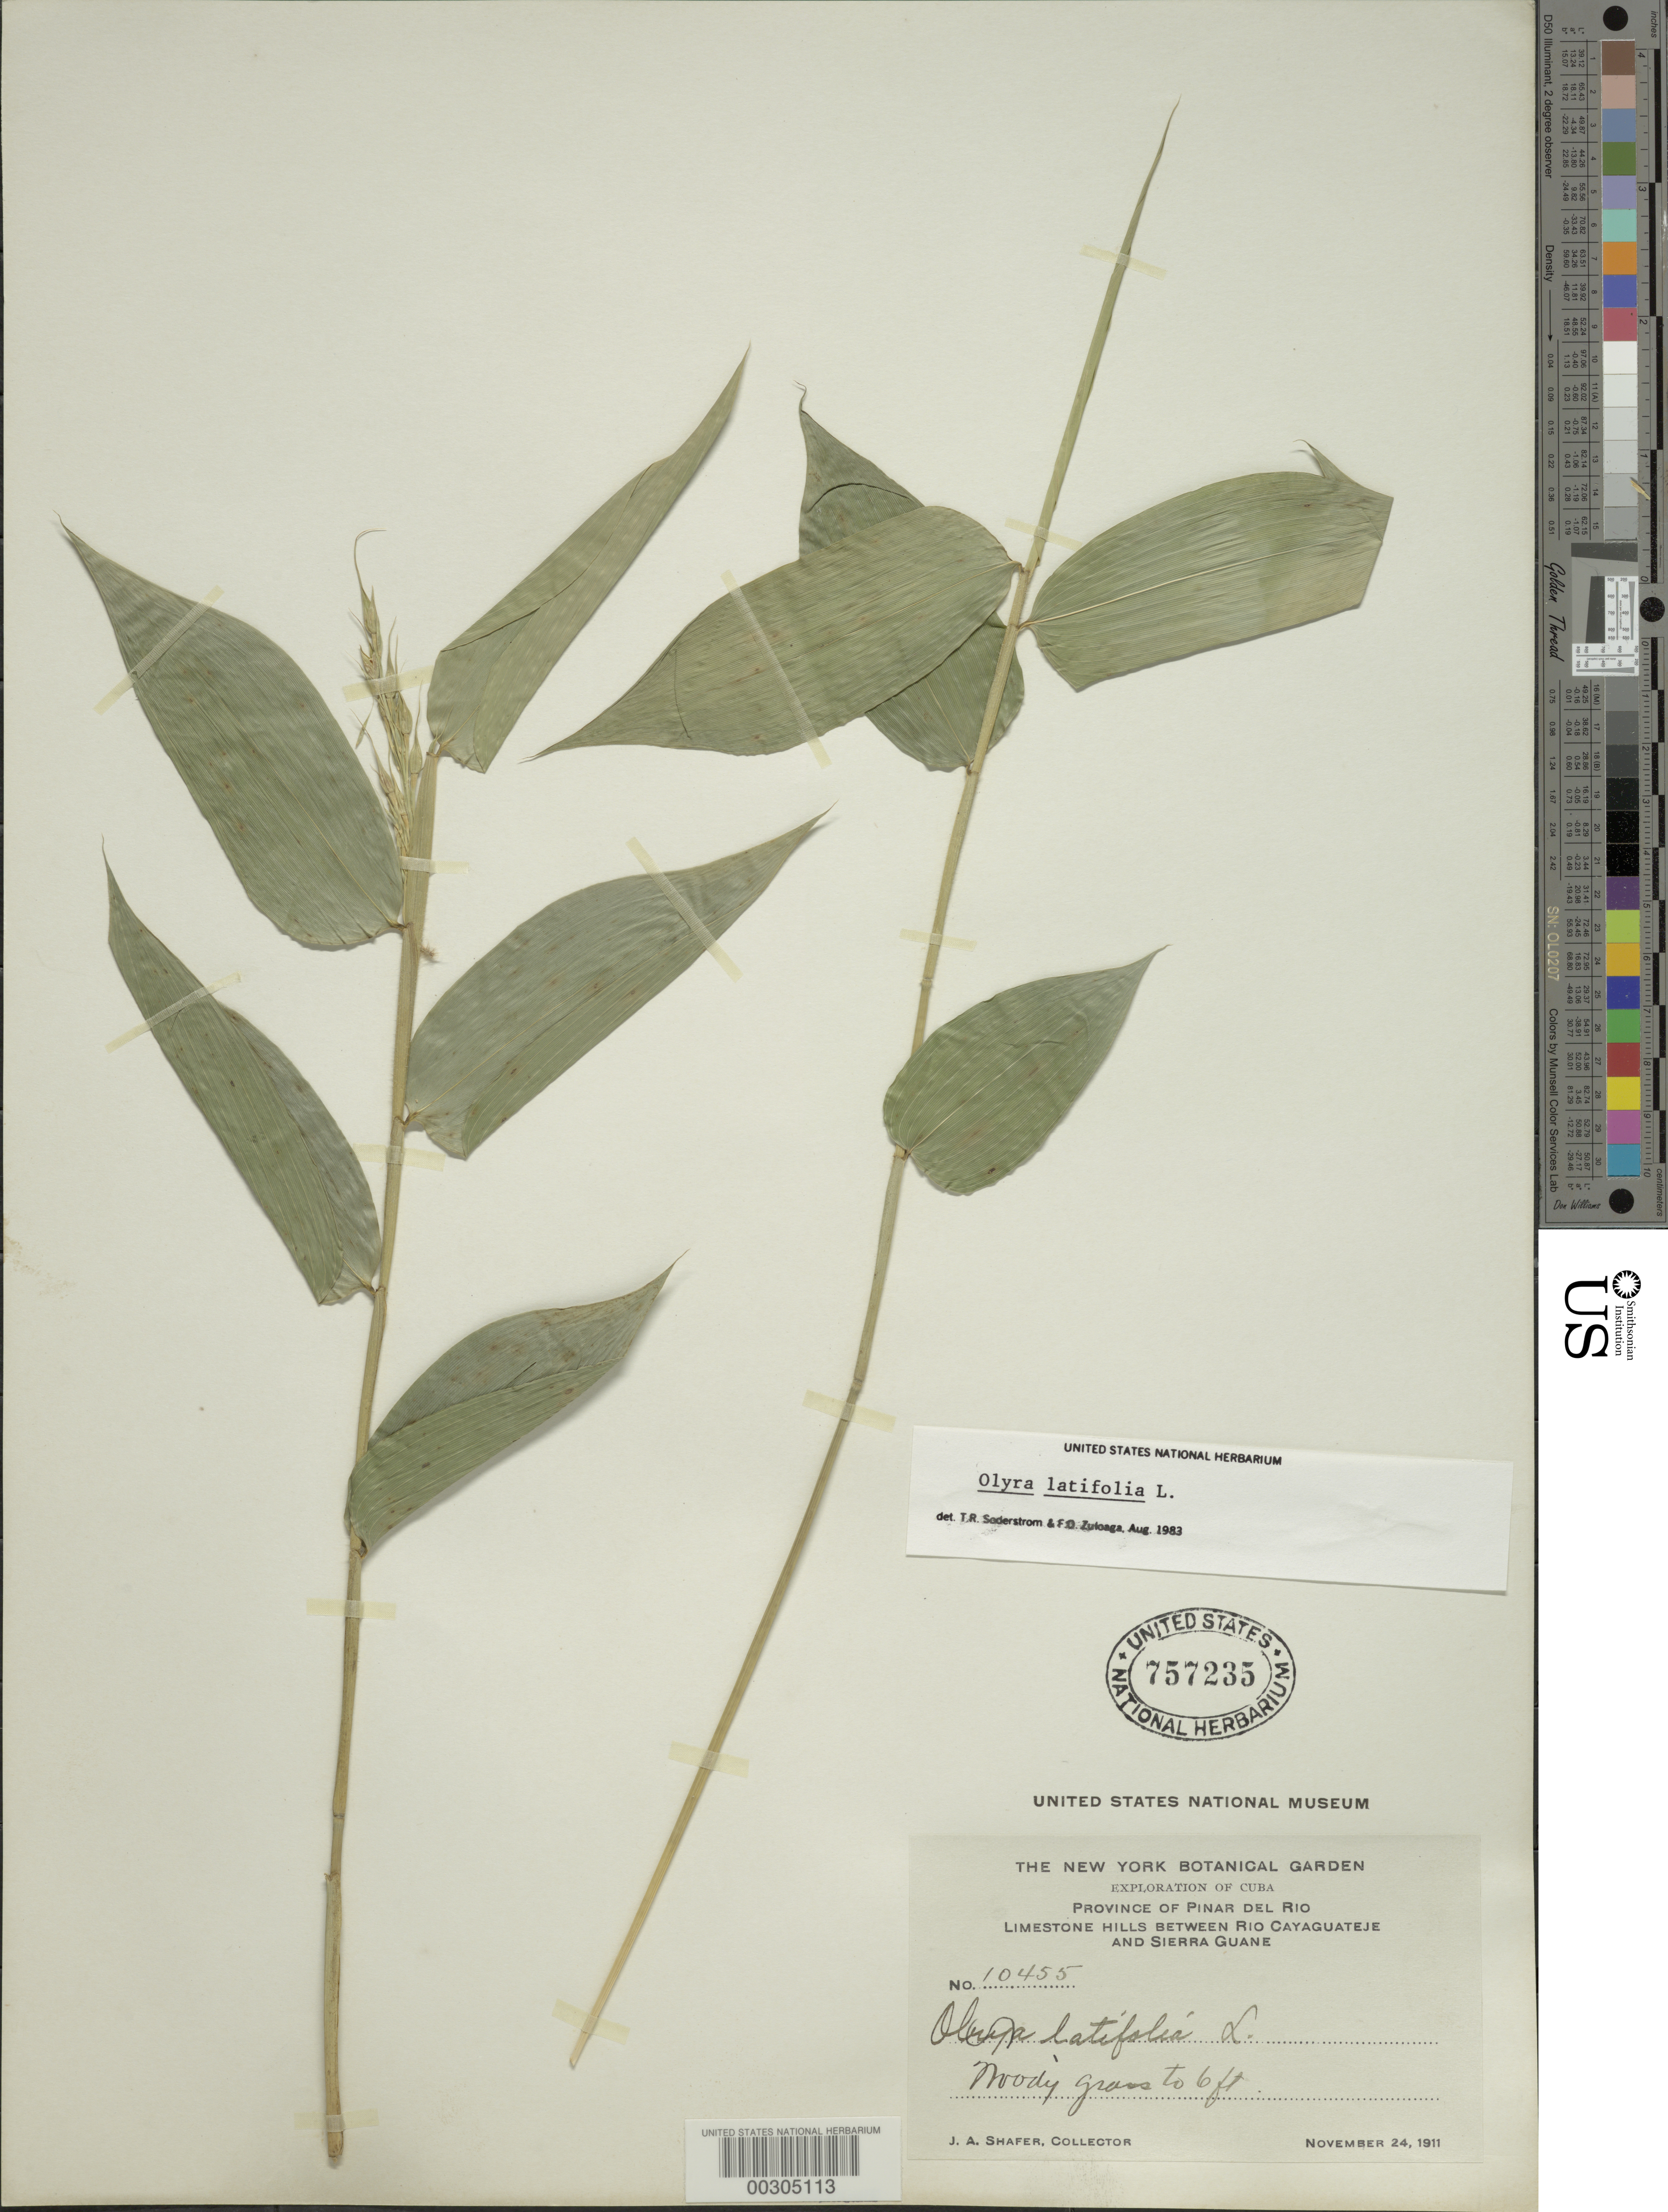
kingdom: Plantae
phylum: Tracheophyta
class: Liliopsida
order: Poales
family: Poaceae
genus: Olyra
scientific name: Olyra latifolia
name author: L.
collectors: J. A. Shafer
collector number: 10455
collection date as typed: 24 Nov 1911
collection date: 1911-11-24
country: Cuba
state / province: Pinar del Río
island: Greater Antilles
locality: Rio cayaguateje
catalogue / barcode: US 757235